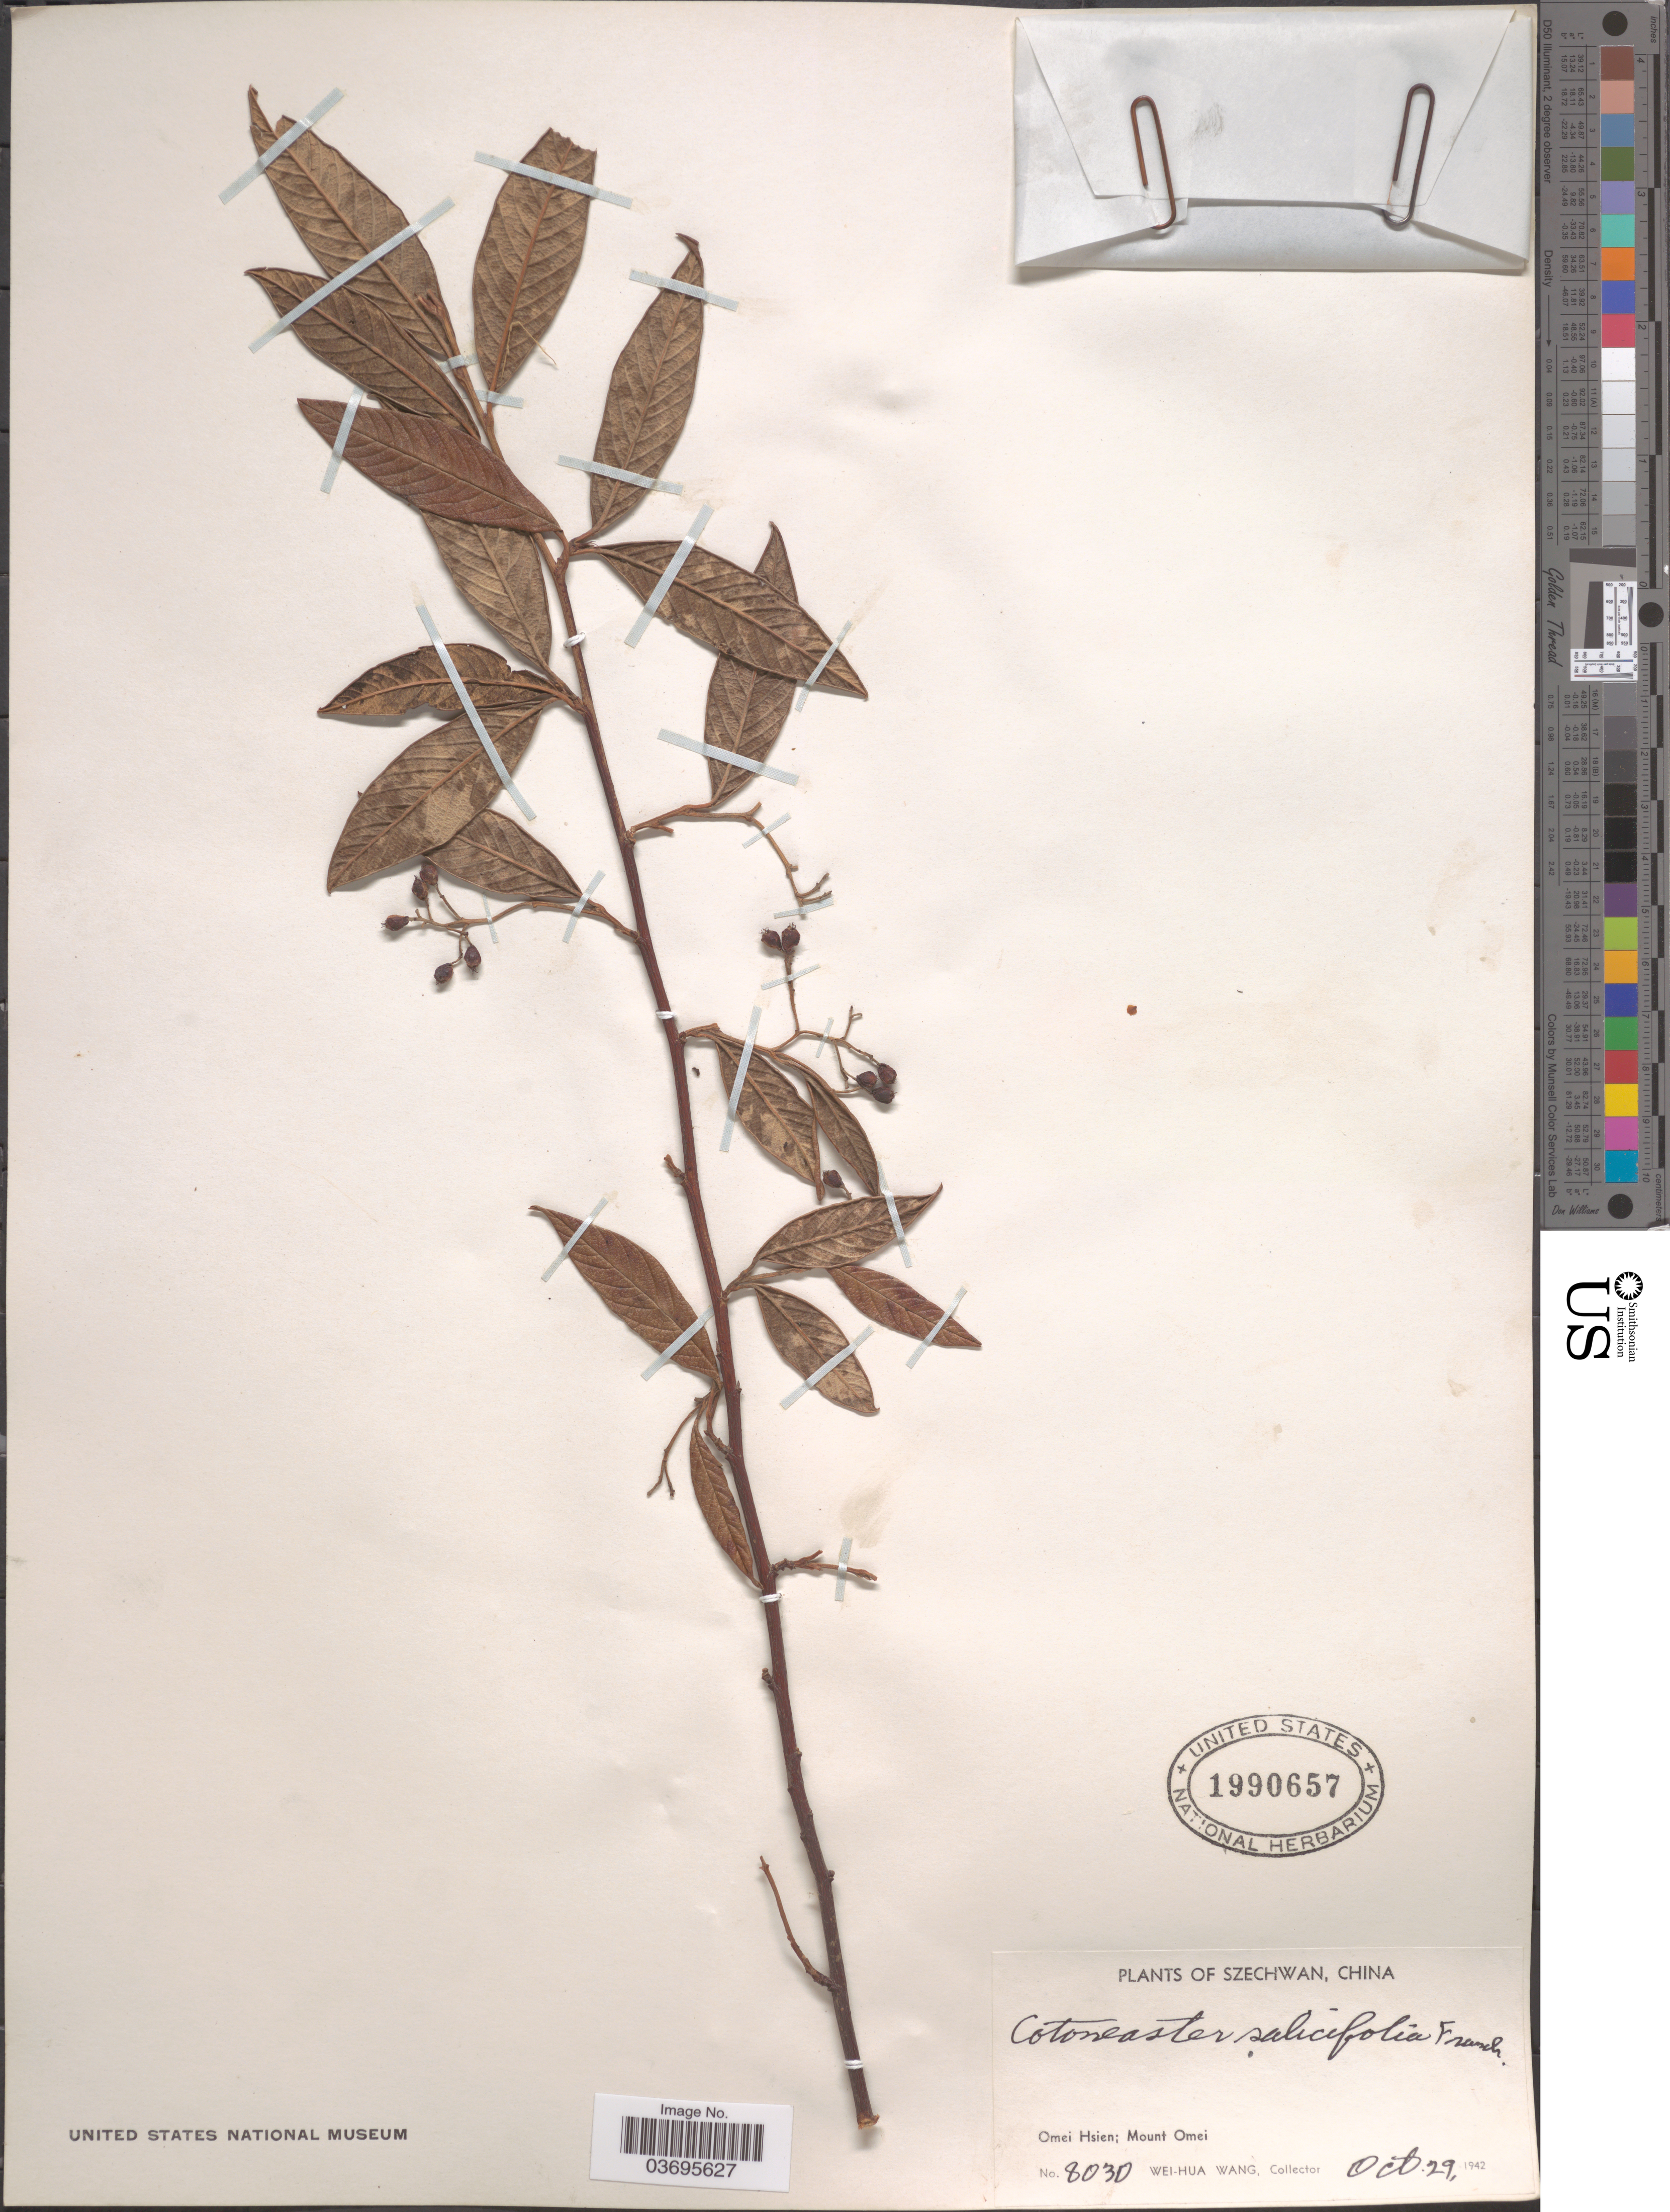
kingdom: Plantae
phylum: Tracheophyta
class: Magnoliopsida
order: Rosales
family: Rosaceae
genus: Cotoneaster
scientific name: Cotoneaster salicifolius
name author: Franch.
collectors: W. Wang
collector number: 8030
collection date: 1942-10-29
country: China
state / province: Sichuan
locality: Szechwan. Omei Hsien; Mount Omei.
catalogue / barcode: US 1990657